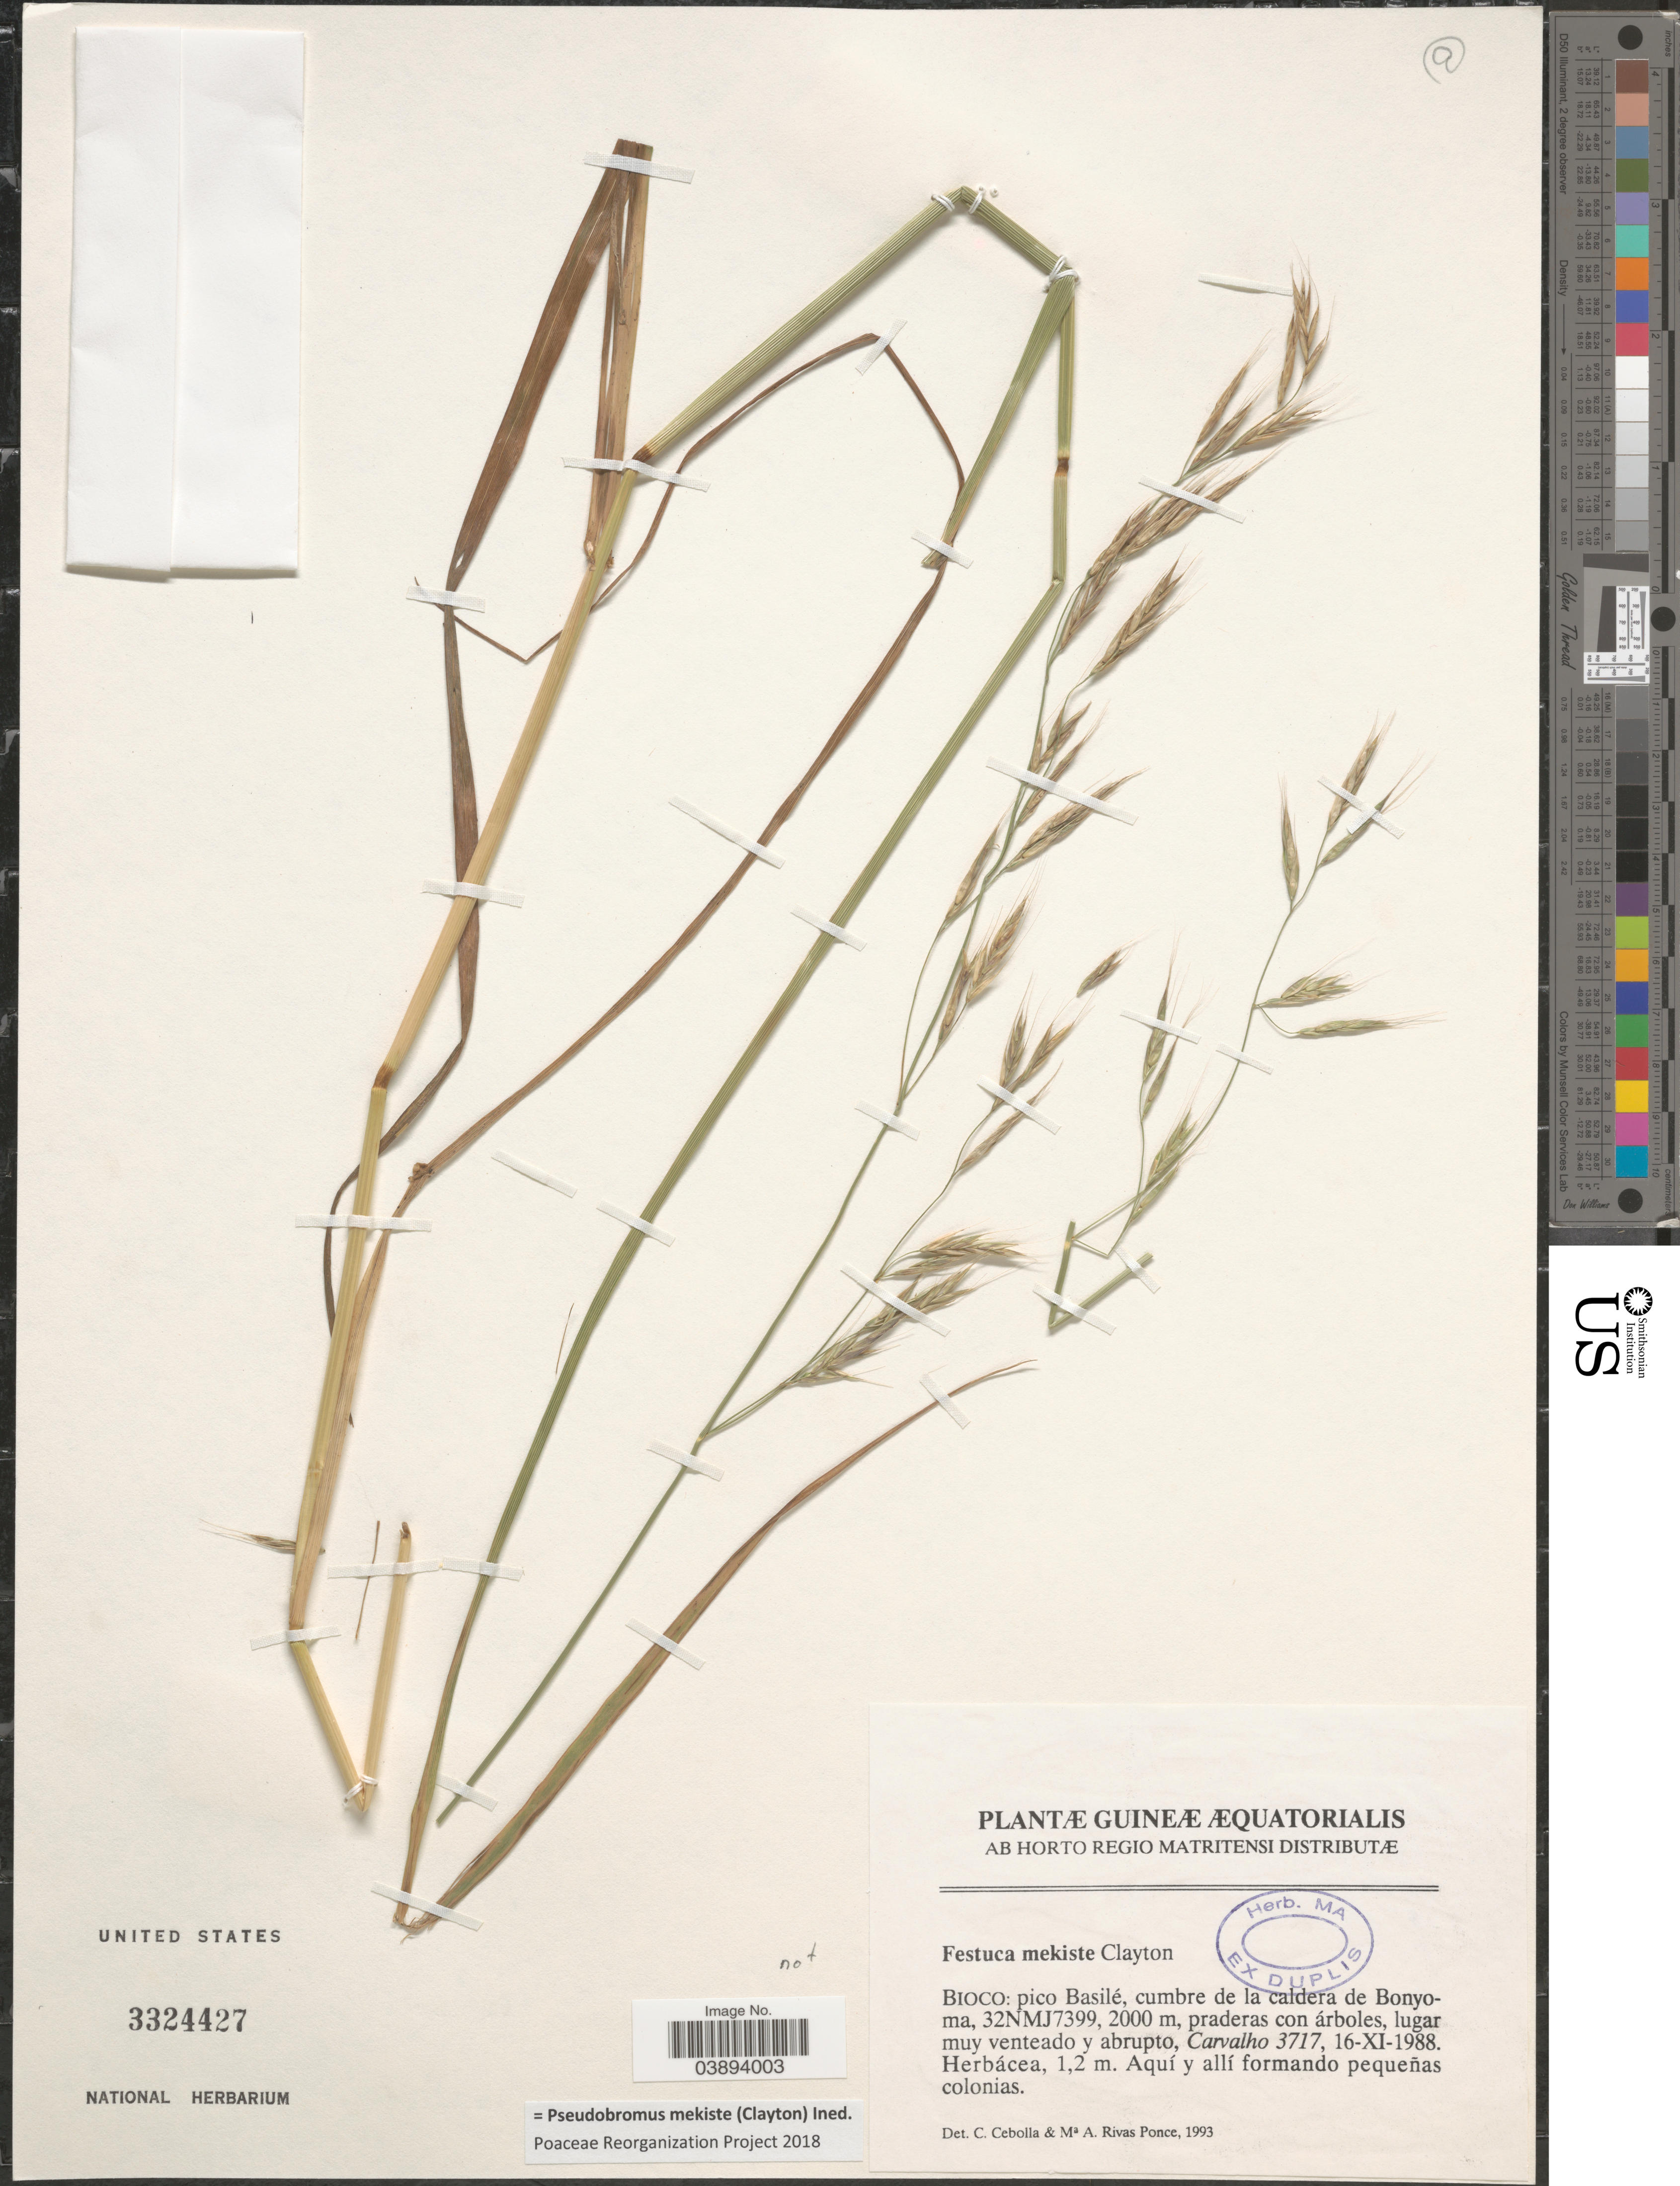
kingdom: Plantae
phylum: Tracheophyta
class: Liliopsida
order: Poales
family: Poaceae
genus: Pseudobromus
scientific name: Pseudobromus mekiste ined.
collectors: Carvalho, --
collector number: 3717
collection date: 1988-11-16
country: Equatorial Guinea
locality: Guineæ Æquatorialis. Bioco: pico Basilé, cumbre de la caldera de Bonyoma, 32NMJ7399.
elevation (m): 2000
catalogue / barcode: US 3324427